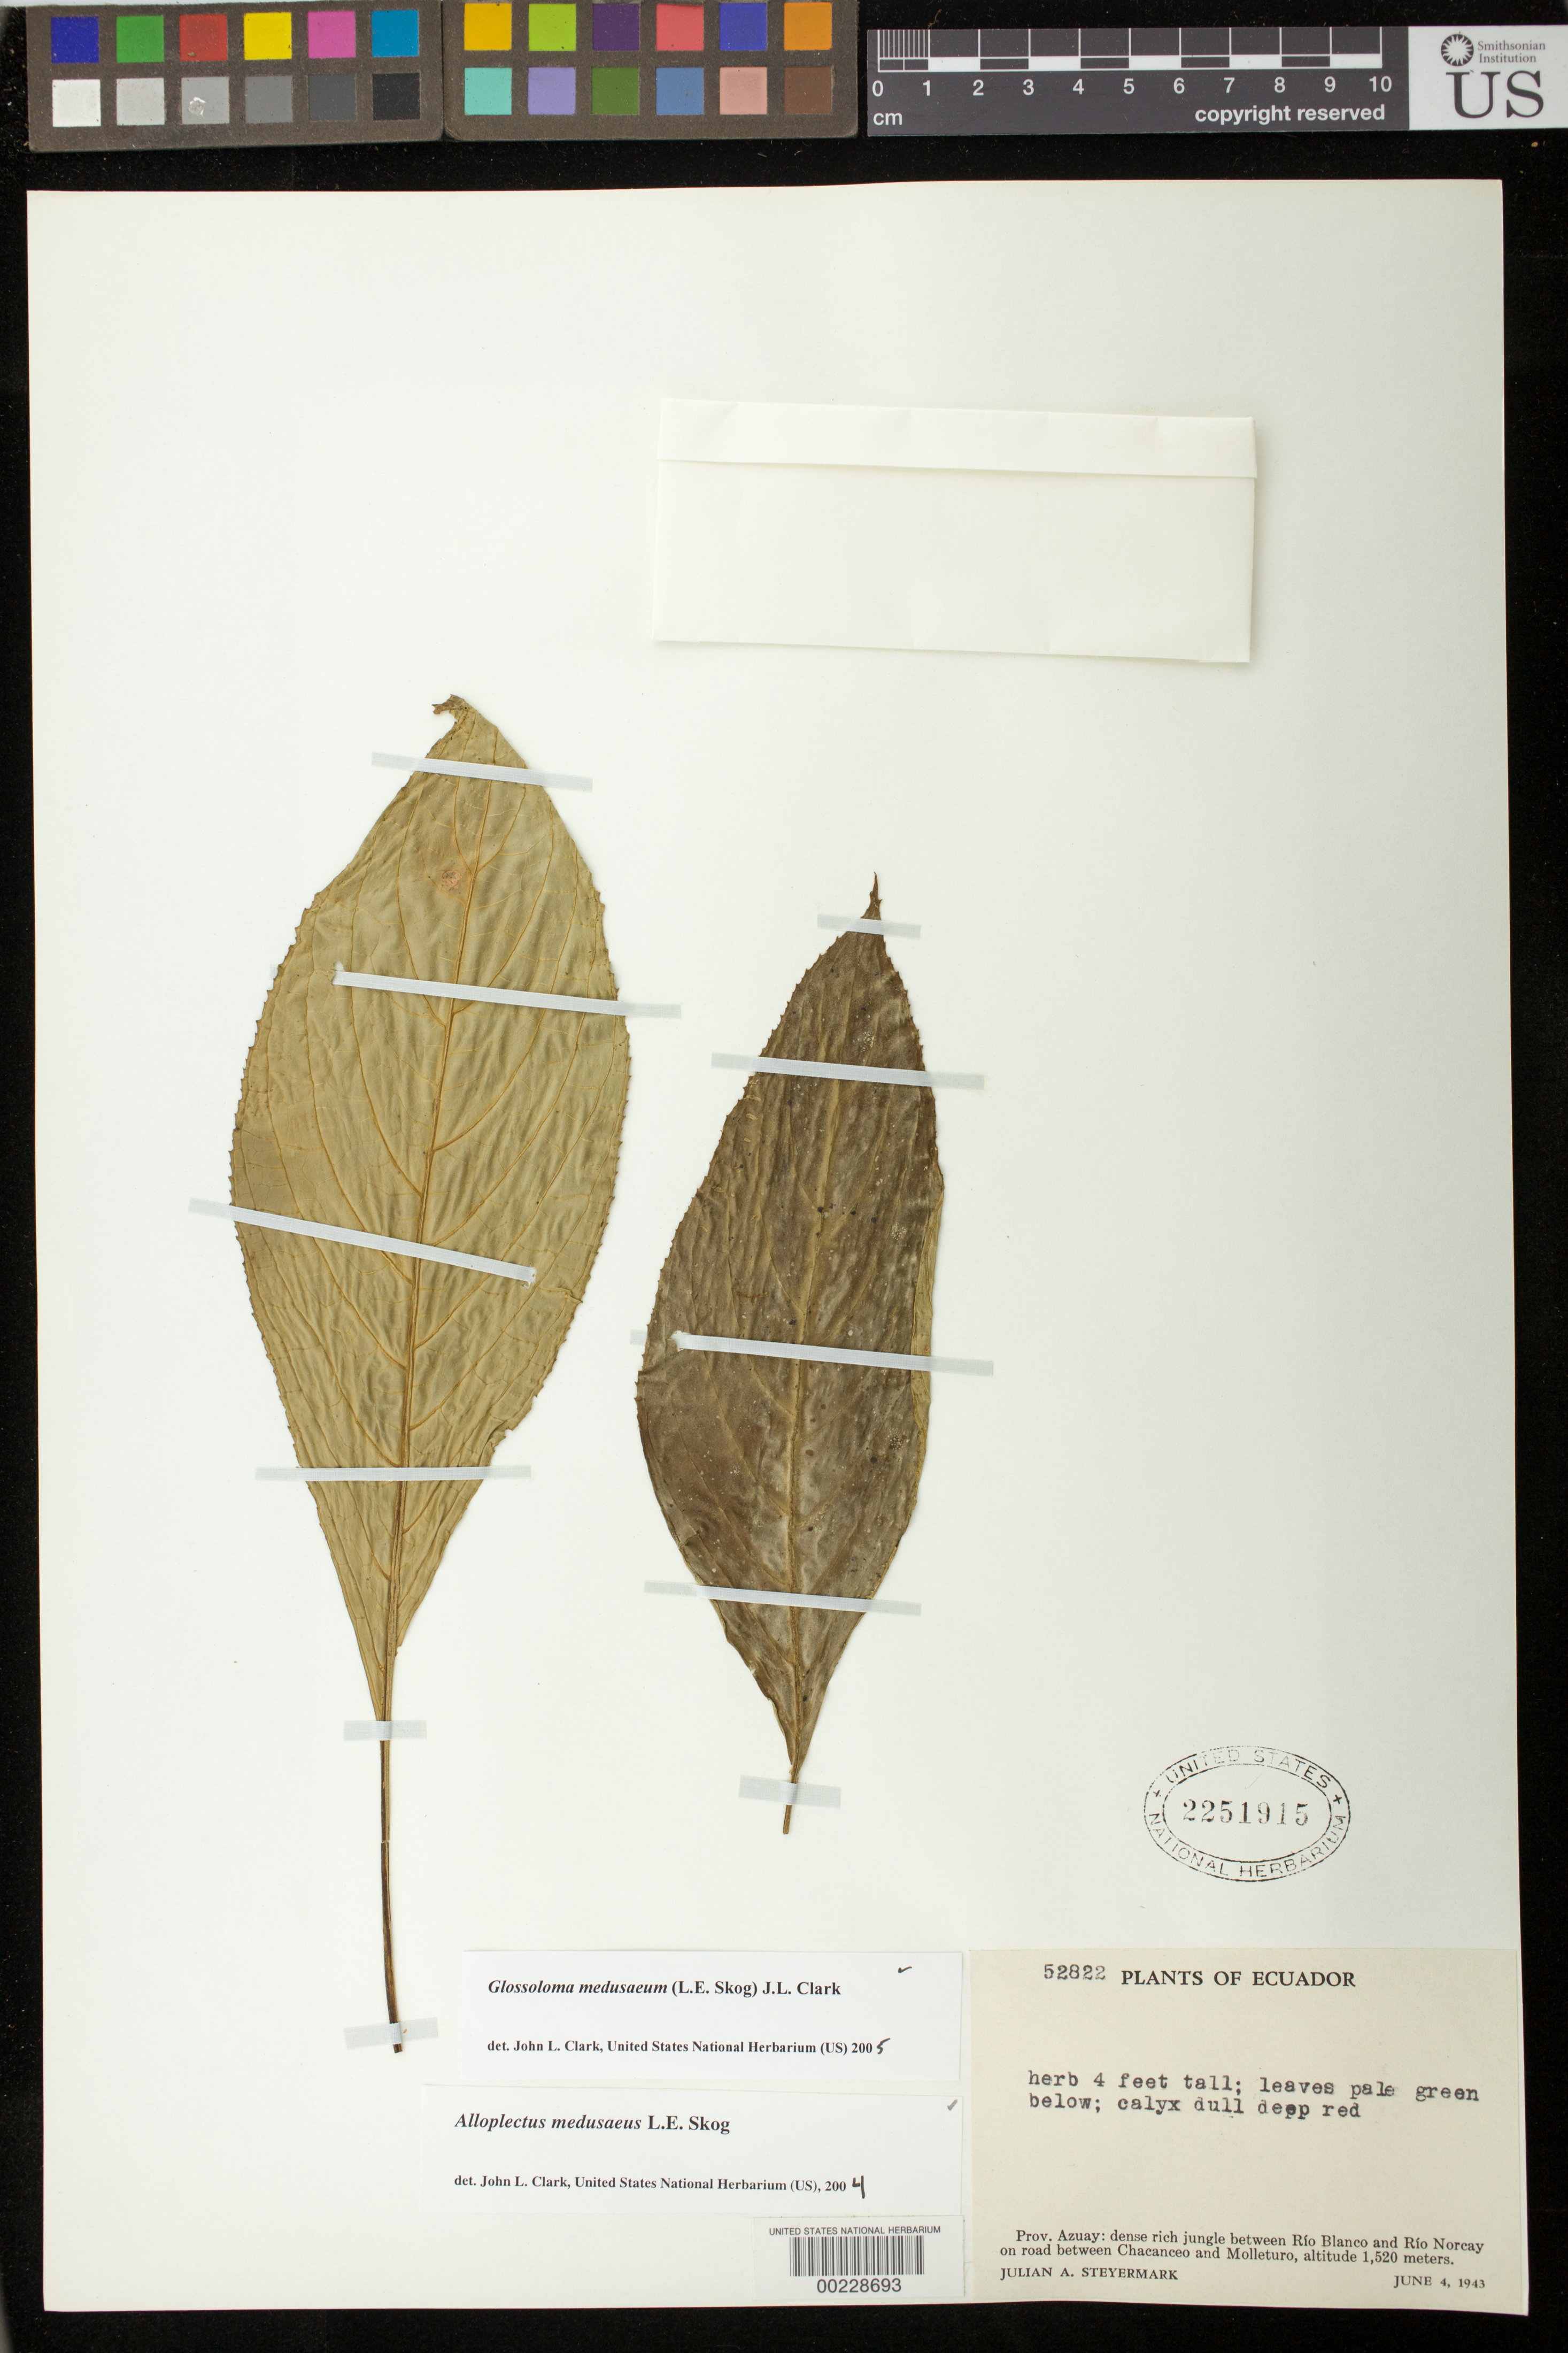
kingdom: Plantae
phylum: Tracheophyta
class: Magnoliopsida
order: Lamiales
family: Gesneriaceae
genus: Glossoloma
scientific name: Glossoloma medusaeum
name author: (L.E. Skog) J.L. Clark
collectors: J. Steyermark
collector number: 52822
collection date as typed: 04 Jun 1943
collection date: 1943-06-04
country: Ecuador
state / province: Azuay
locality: Between Rio Blanco and Rio Norcay on road between Chacanceo and Molleturo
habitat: Dense rich jungle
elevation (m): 1520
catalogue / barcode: US 2251915